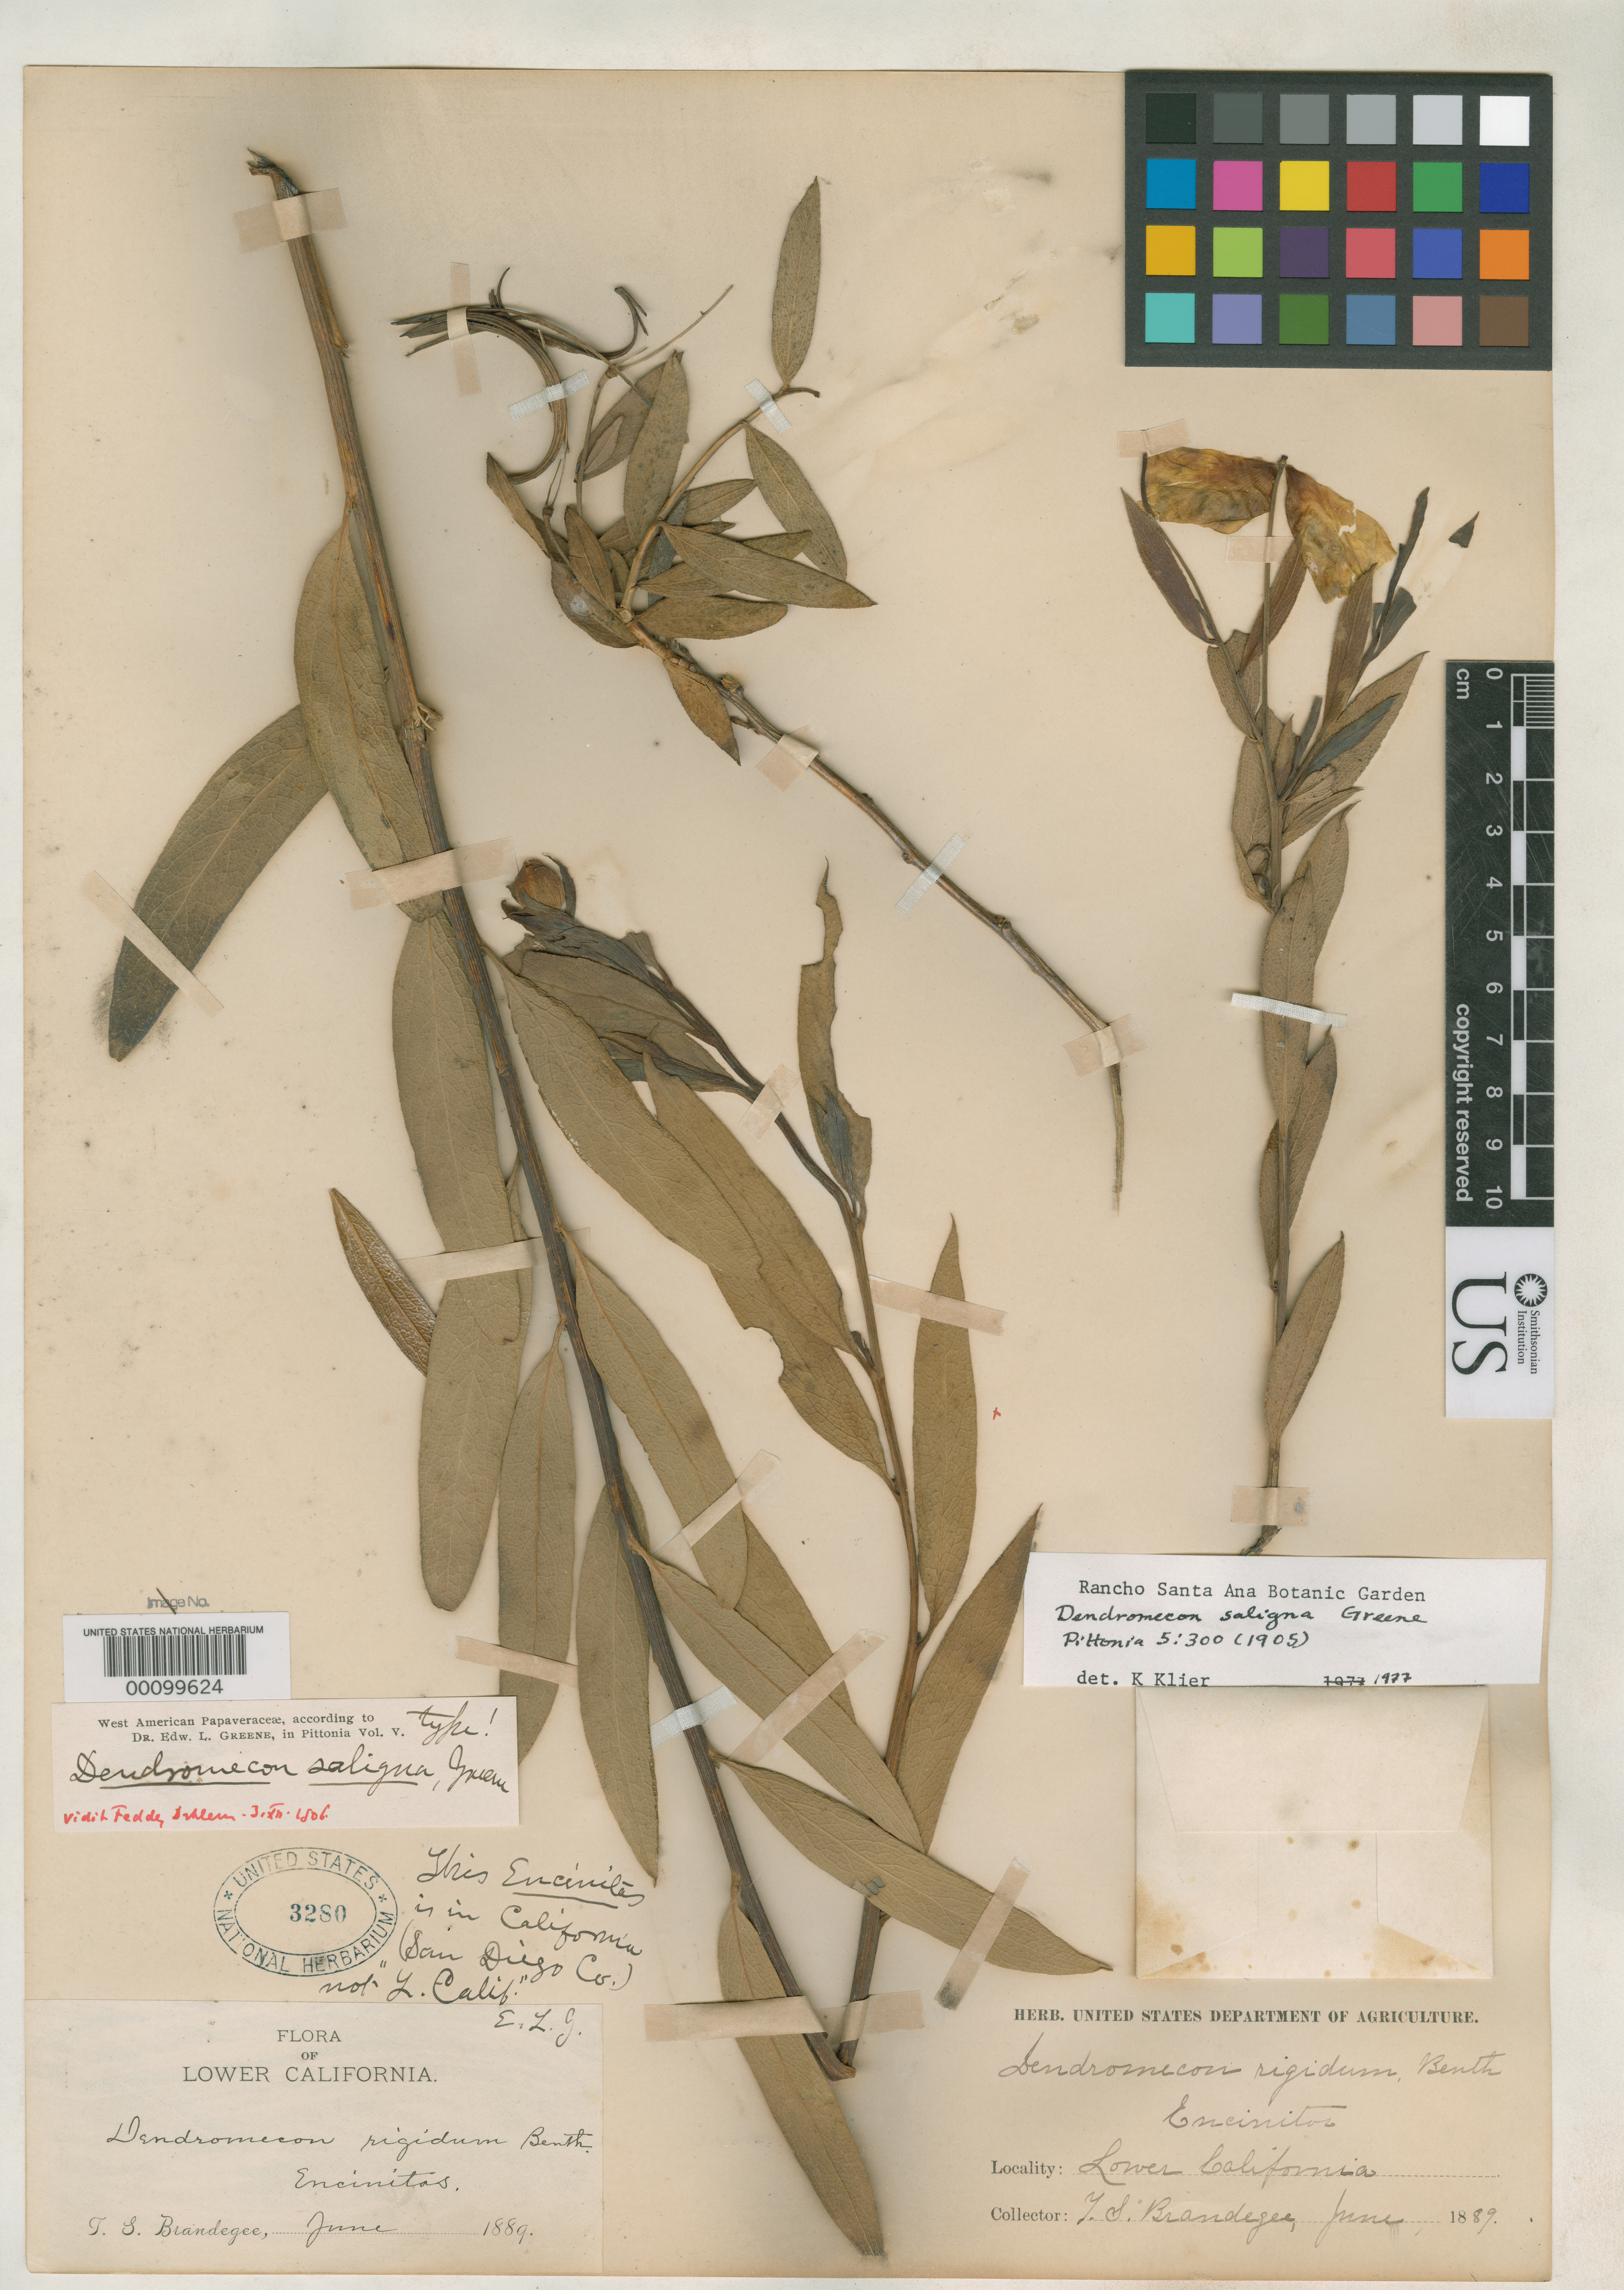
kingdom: Plantae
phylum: Tracheophyta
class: Magnoliopsida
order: Ranunculales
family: Papaveraceae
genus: Dendromecon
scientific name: Dendromecon saligna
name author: Greene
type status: Holotype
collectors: T. S. Brandegee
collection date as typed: Jun 1889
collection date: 1889-06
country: United States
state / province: California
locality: Encenitas.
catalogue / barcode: US 3280